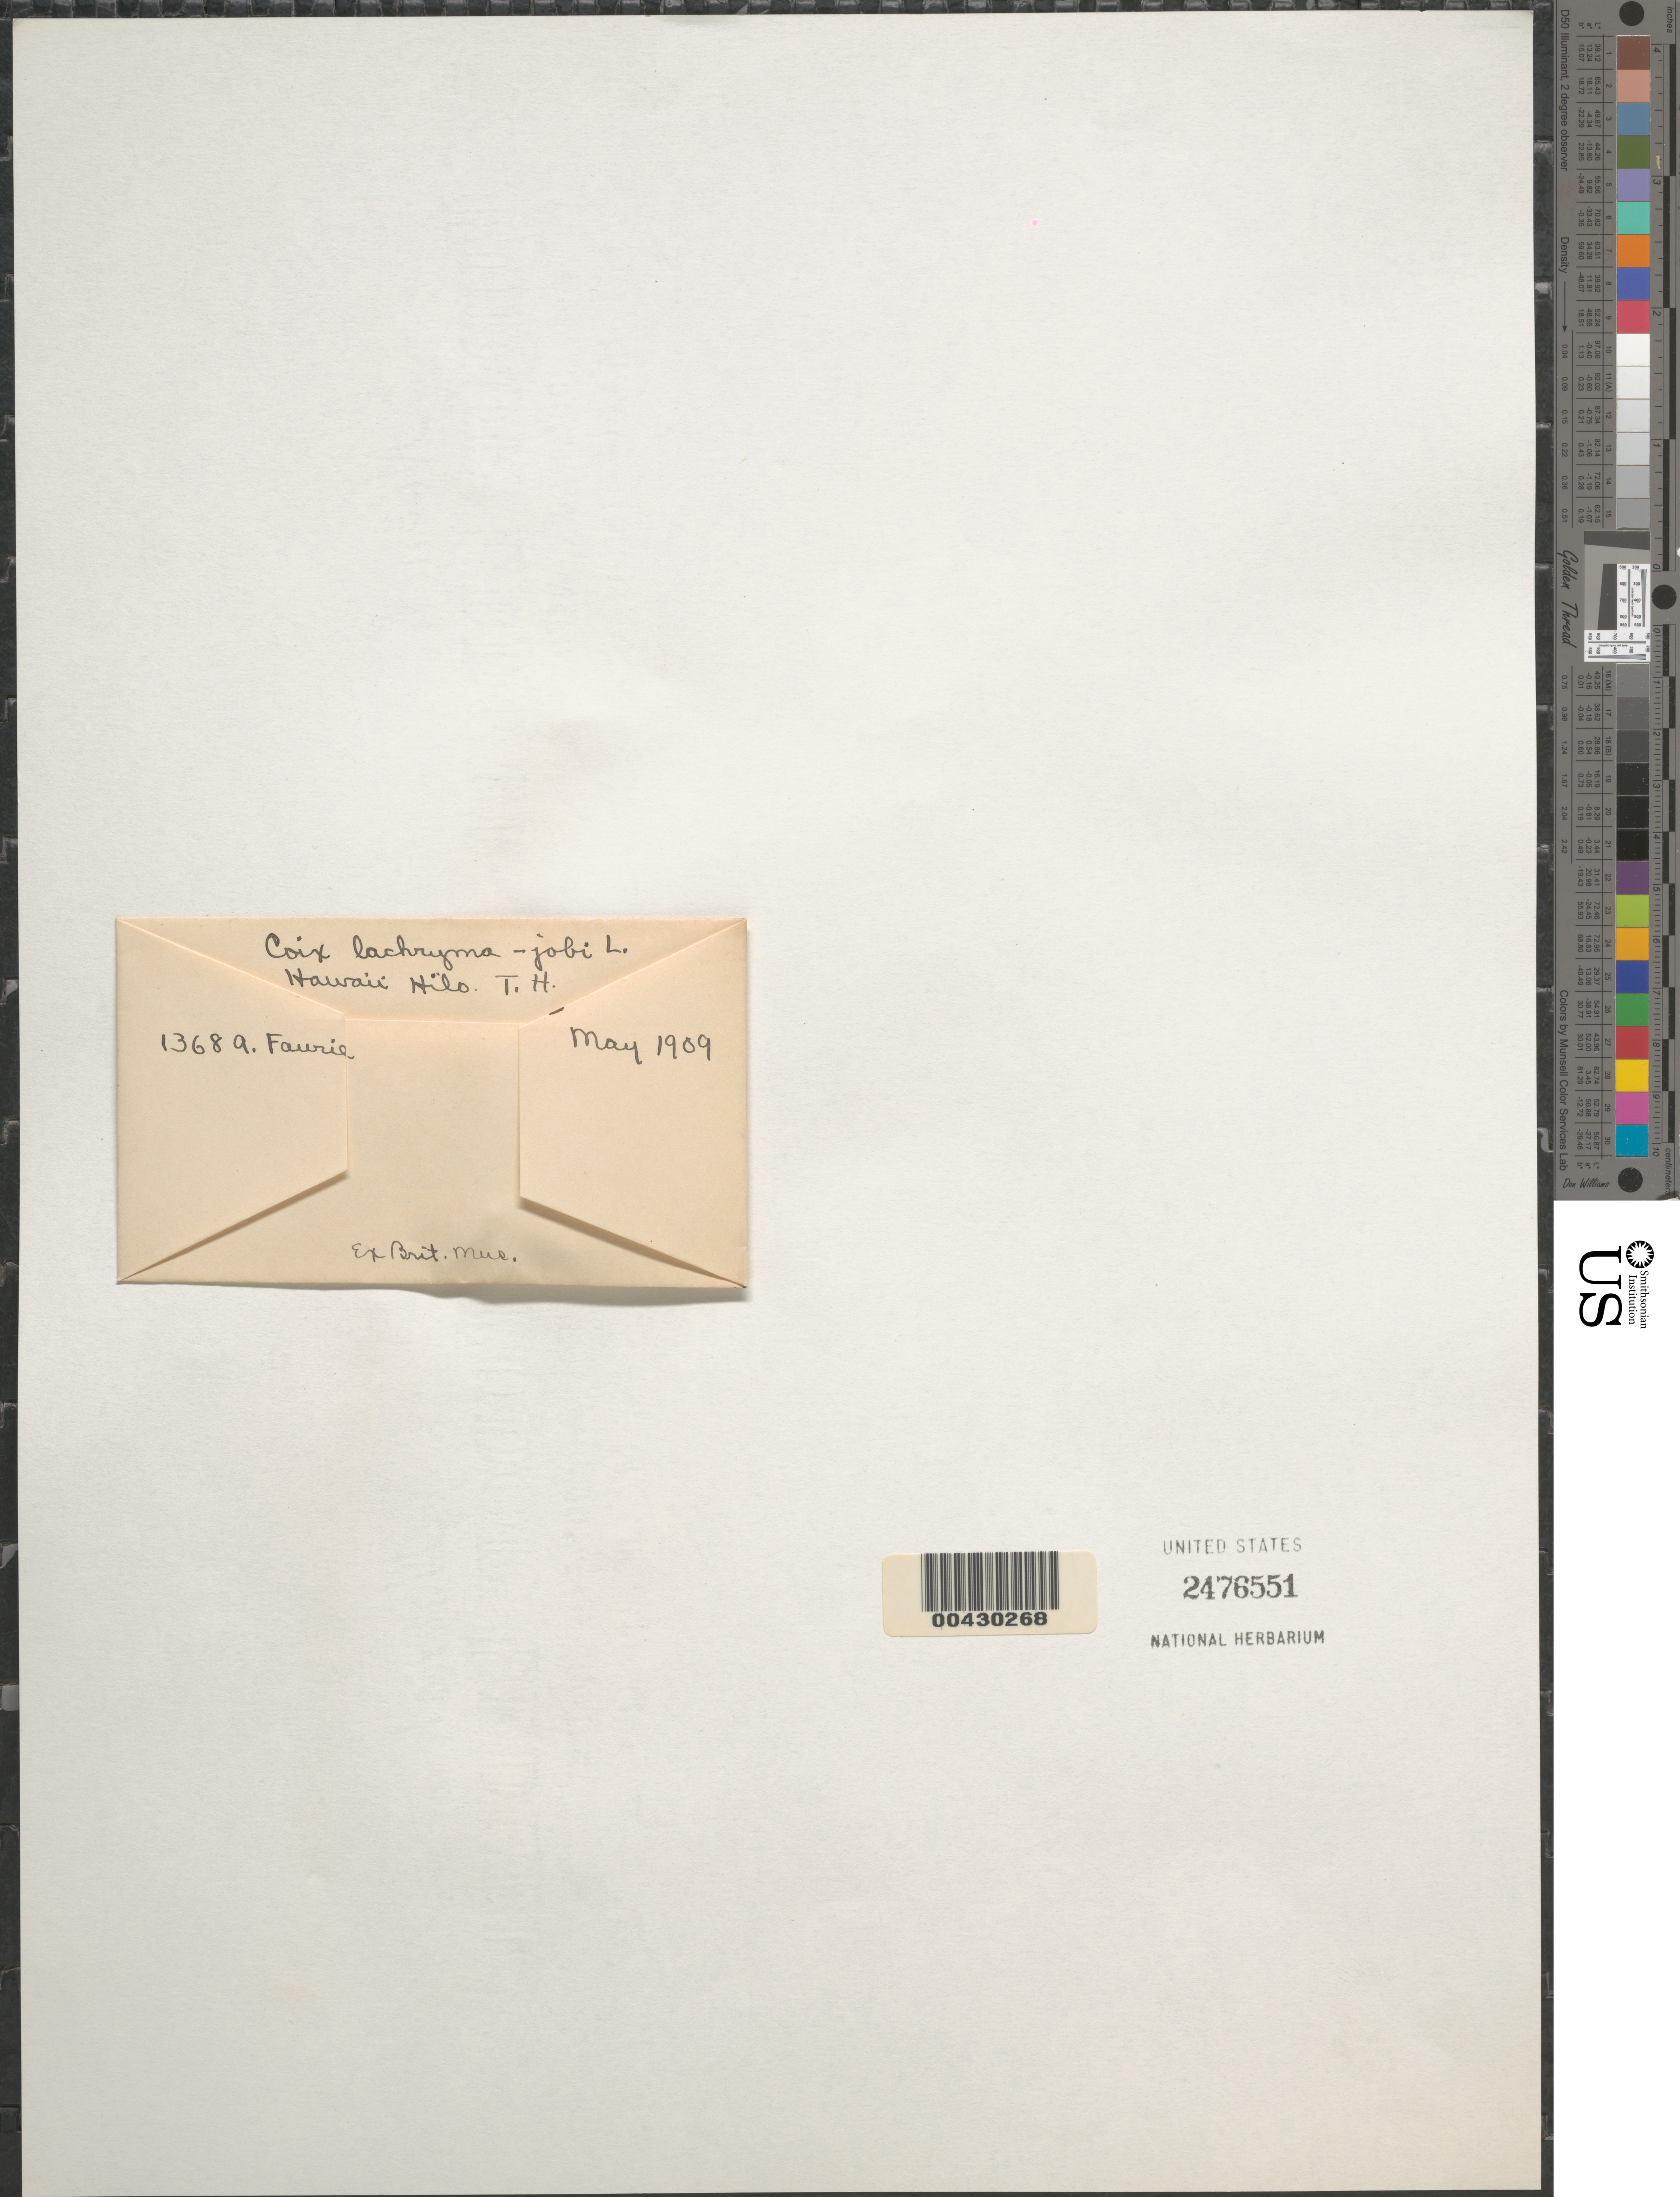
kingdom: Plantae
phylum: Tracheophyta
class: Liliopsida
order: Poales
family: Poaceae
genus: Coix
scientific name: Coix lacryma-jobi var. lacryma-jobi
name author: L.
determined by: Faccenda, K.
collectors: A. Faurie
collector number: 1368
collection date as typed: May 1909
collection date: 1909-05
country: United States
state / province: Hawaii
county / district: Hawaii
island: Hawaii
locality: Hilo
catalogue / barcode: US 2476551